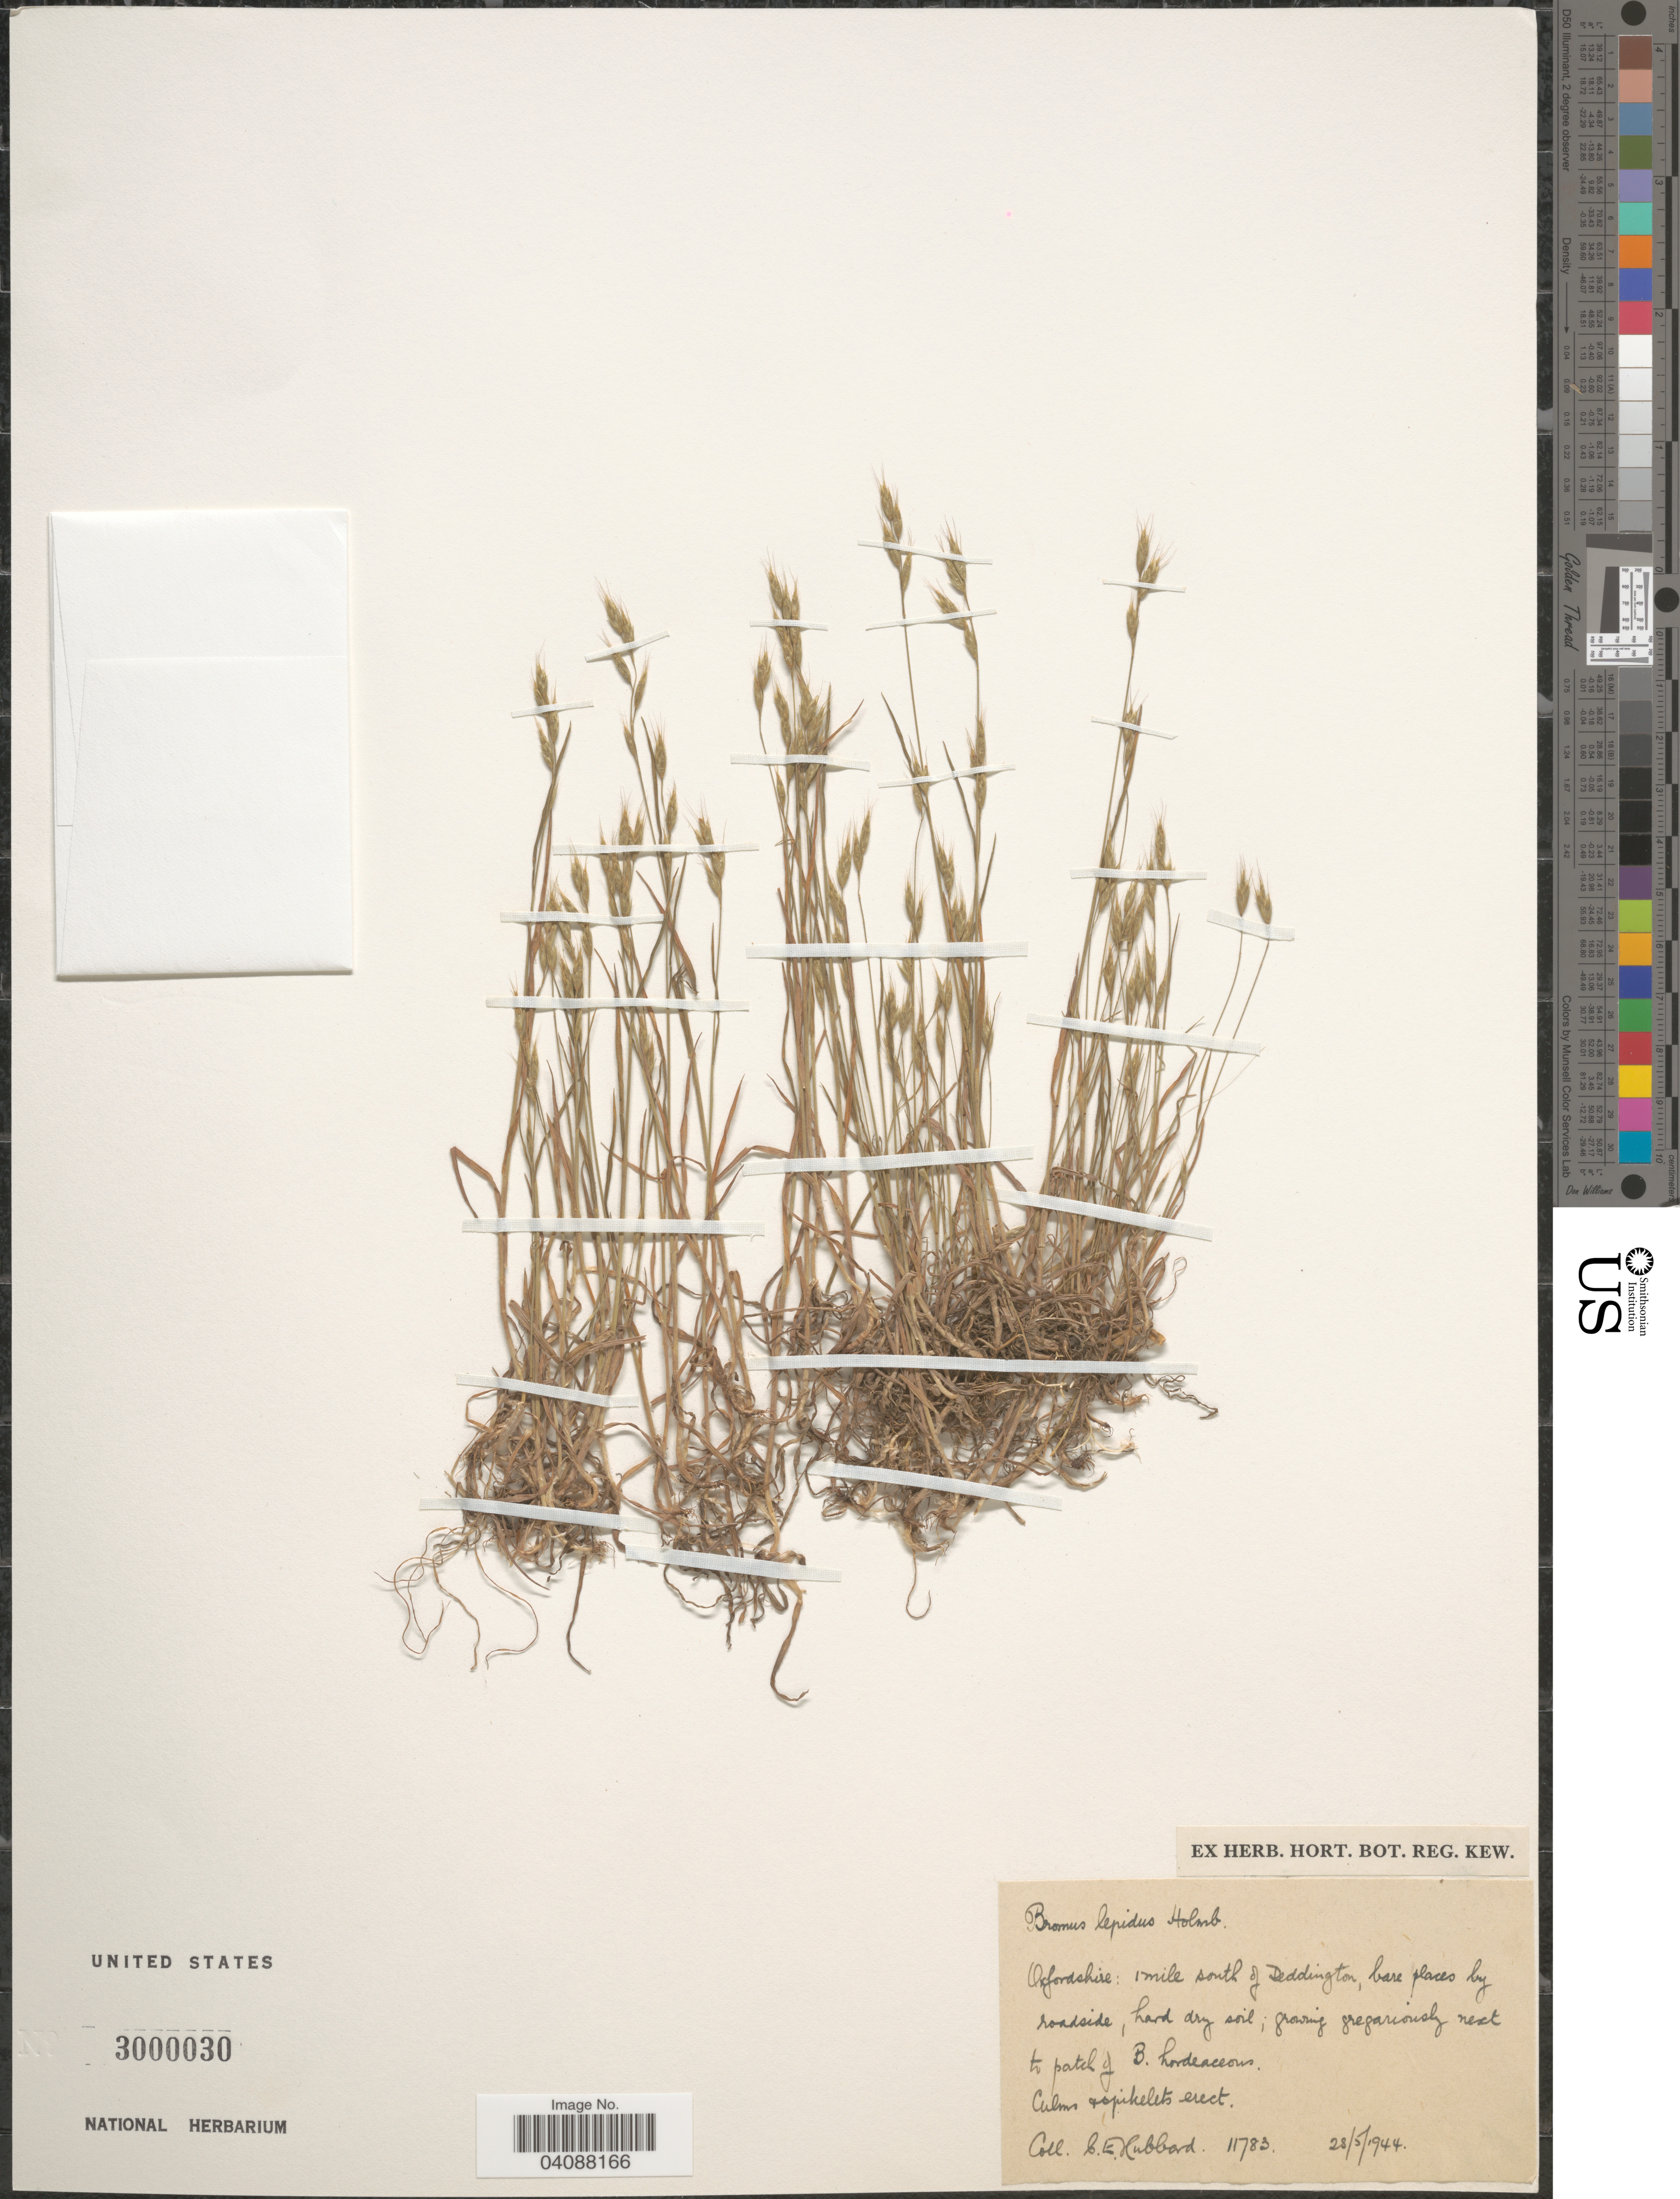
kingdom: Plantae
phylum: Tracheophyta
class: Liliopsida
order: Poales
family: Poaceae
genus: Bromus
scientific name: Bromus lepidus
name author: Holmberg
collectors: C. E. Hubbard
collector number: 11783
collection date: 1944-05-28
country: United Kingdom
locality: Oxfordshire: 1 mile south of Deddington.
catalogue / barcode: US 3000030